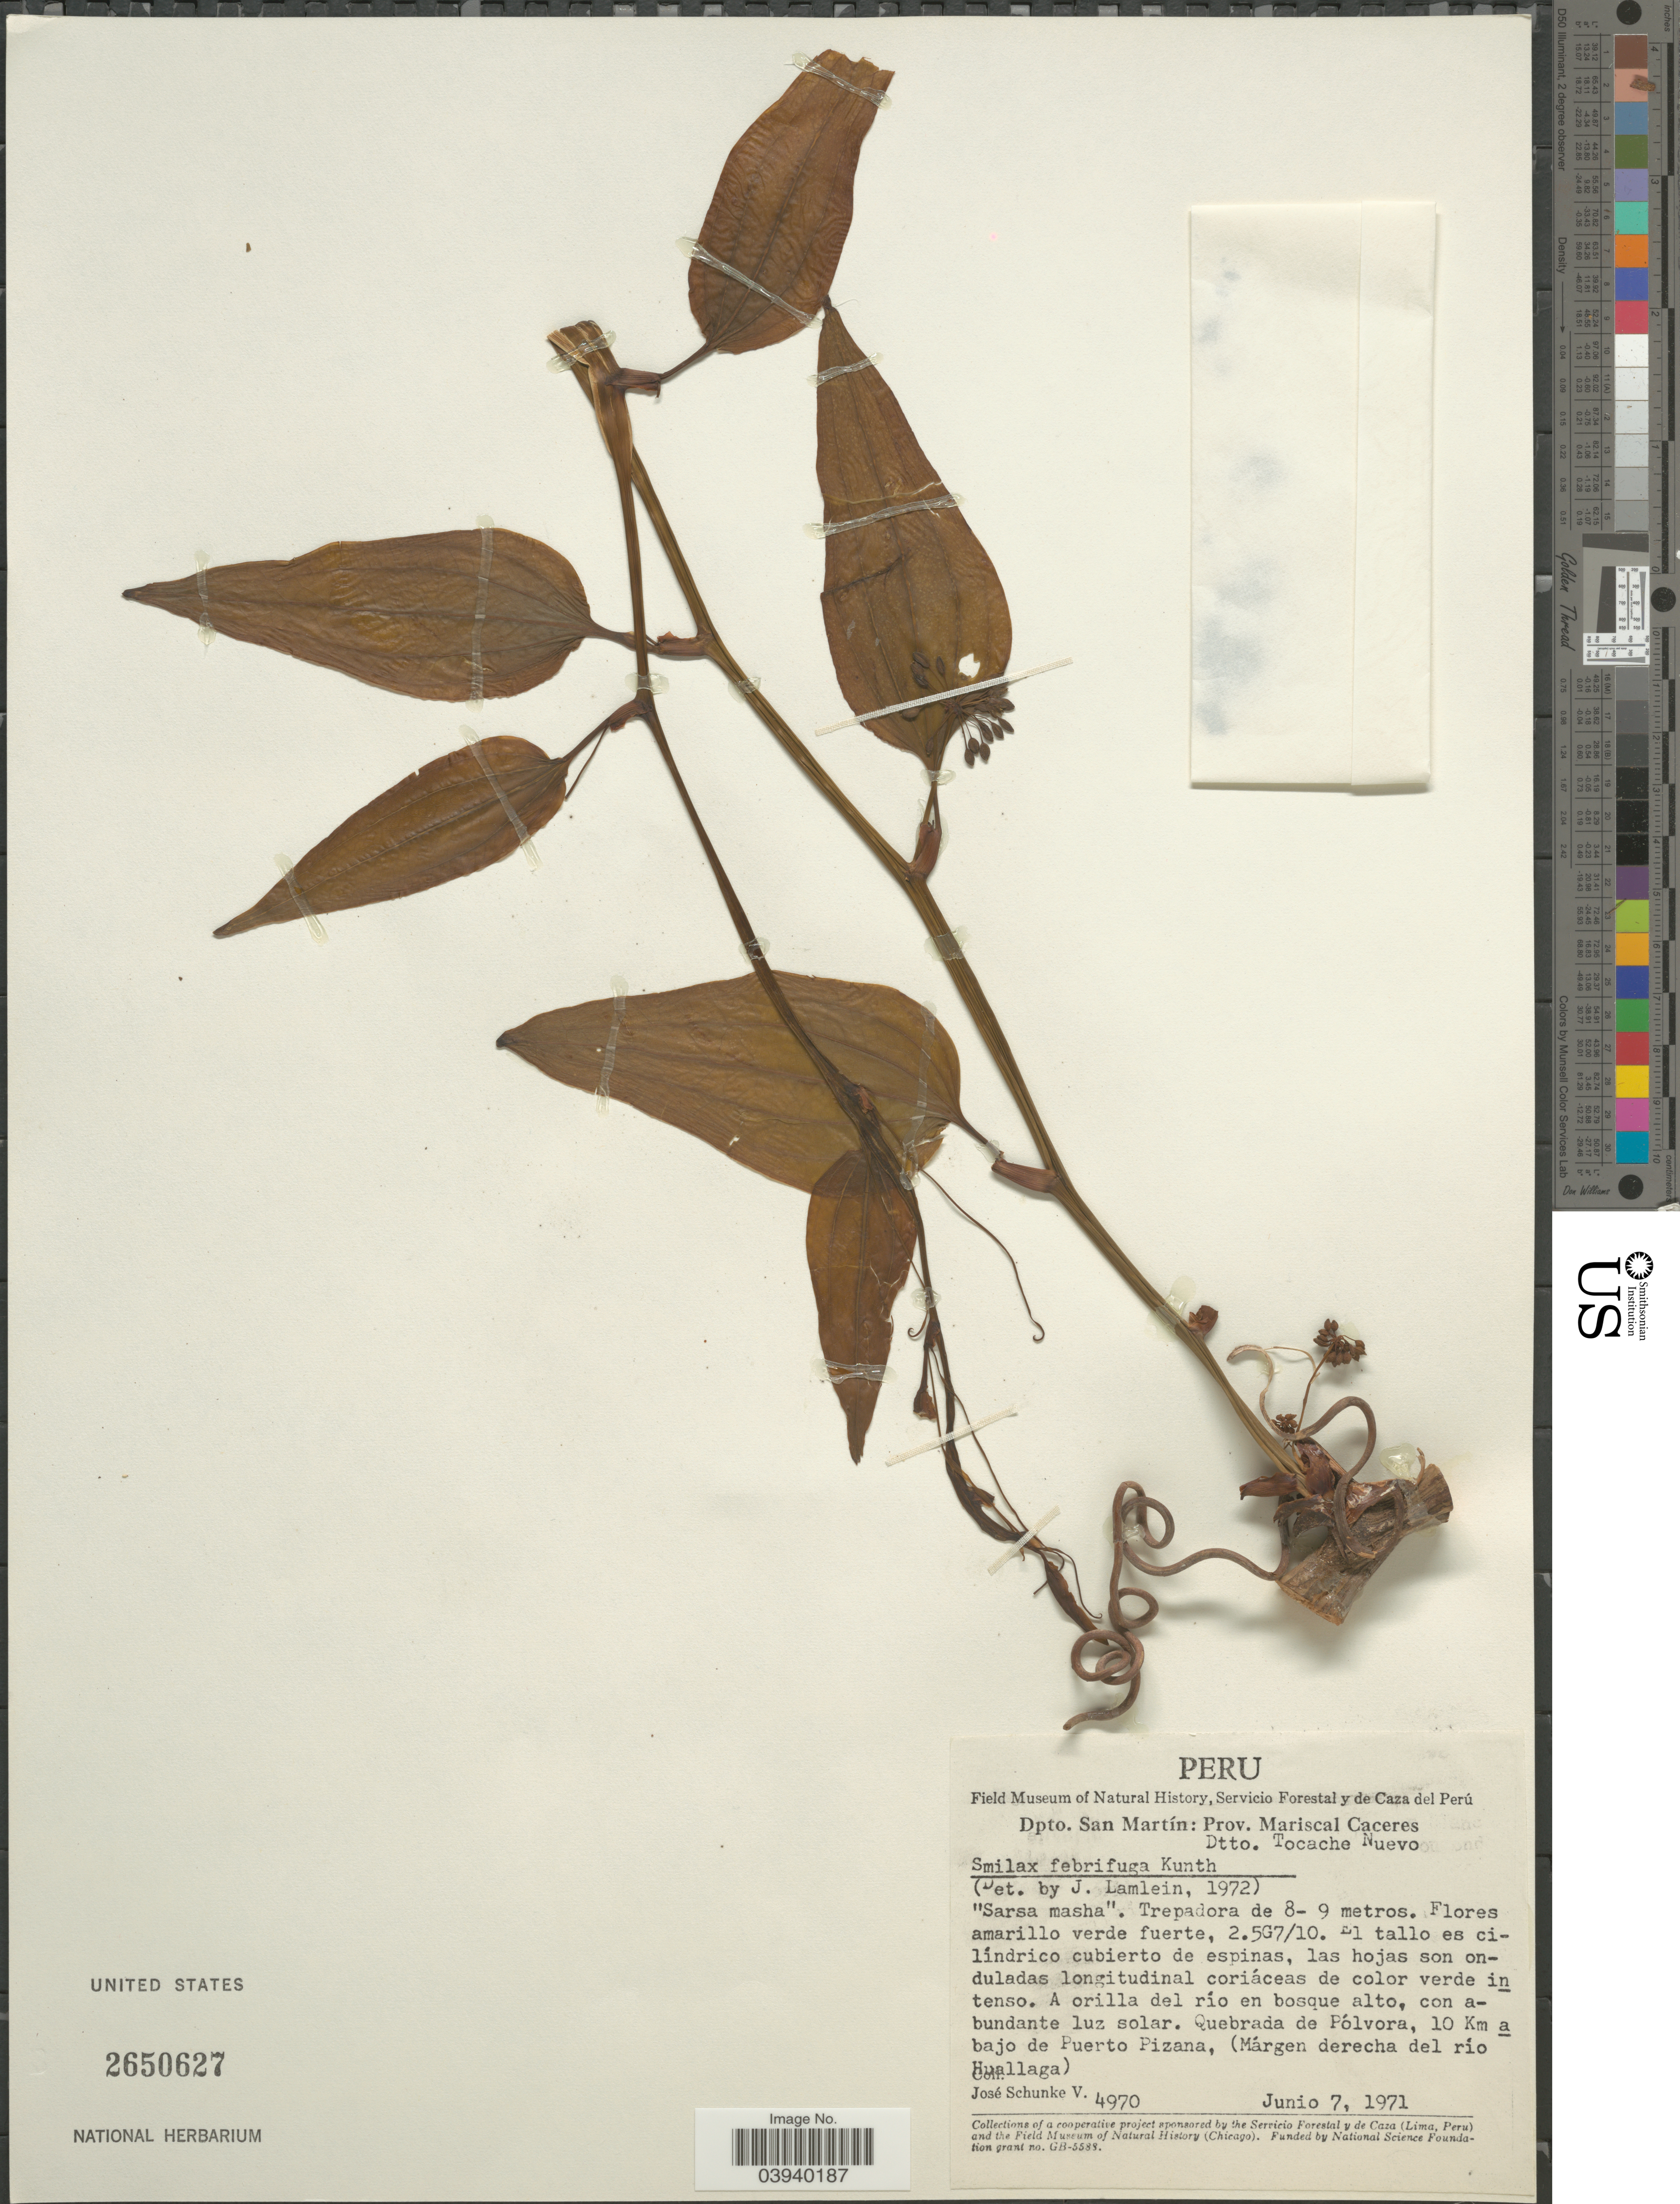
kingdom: Plantae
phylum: Tracheophyta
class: Liliopsida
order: Liliales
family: Smilacaceae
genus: Smilax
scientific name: Smilax febrifuga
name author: Kunth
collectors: J. Schunke Vigo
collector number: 4970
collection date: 1971-06-07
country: Peru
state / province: San Martín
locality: Dpto. San Martín: Prov. Mariscal Caceres. Dtto. Tocache Nuevo. A orilla del río en bosque alto, con abundante luz solar. Quebrada de Pólvora, 10 Km abajo de Puerto Pizana, (Márgen derecha del río Huallaga).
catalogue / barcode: US 2650627